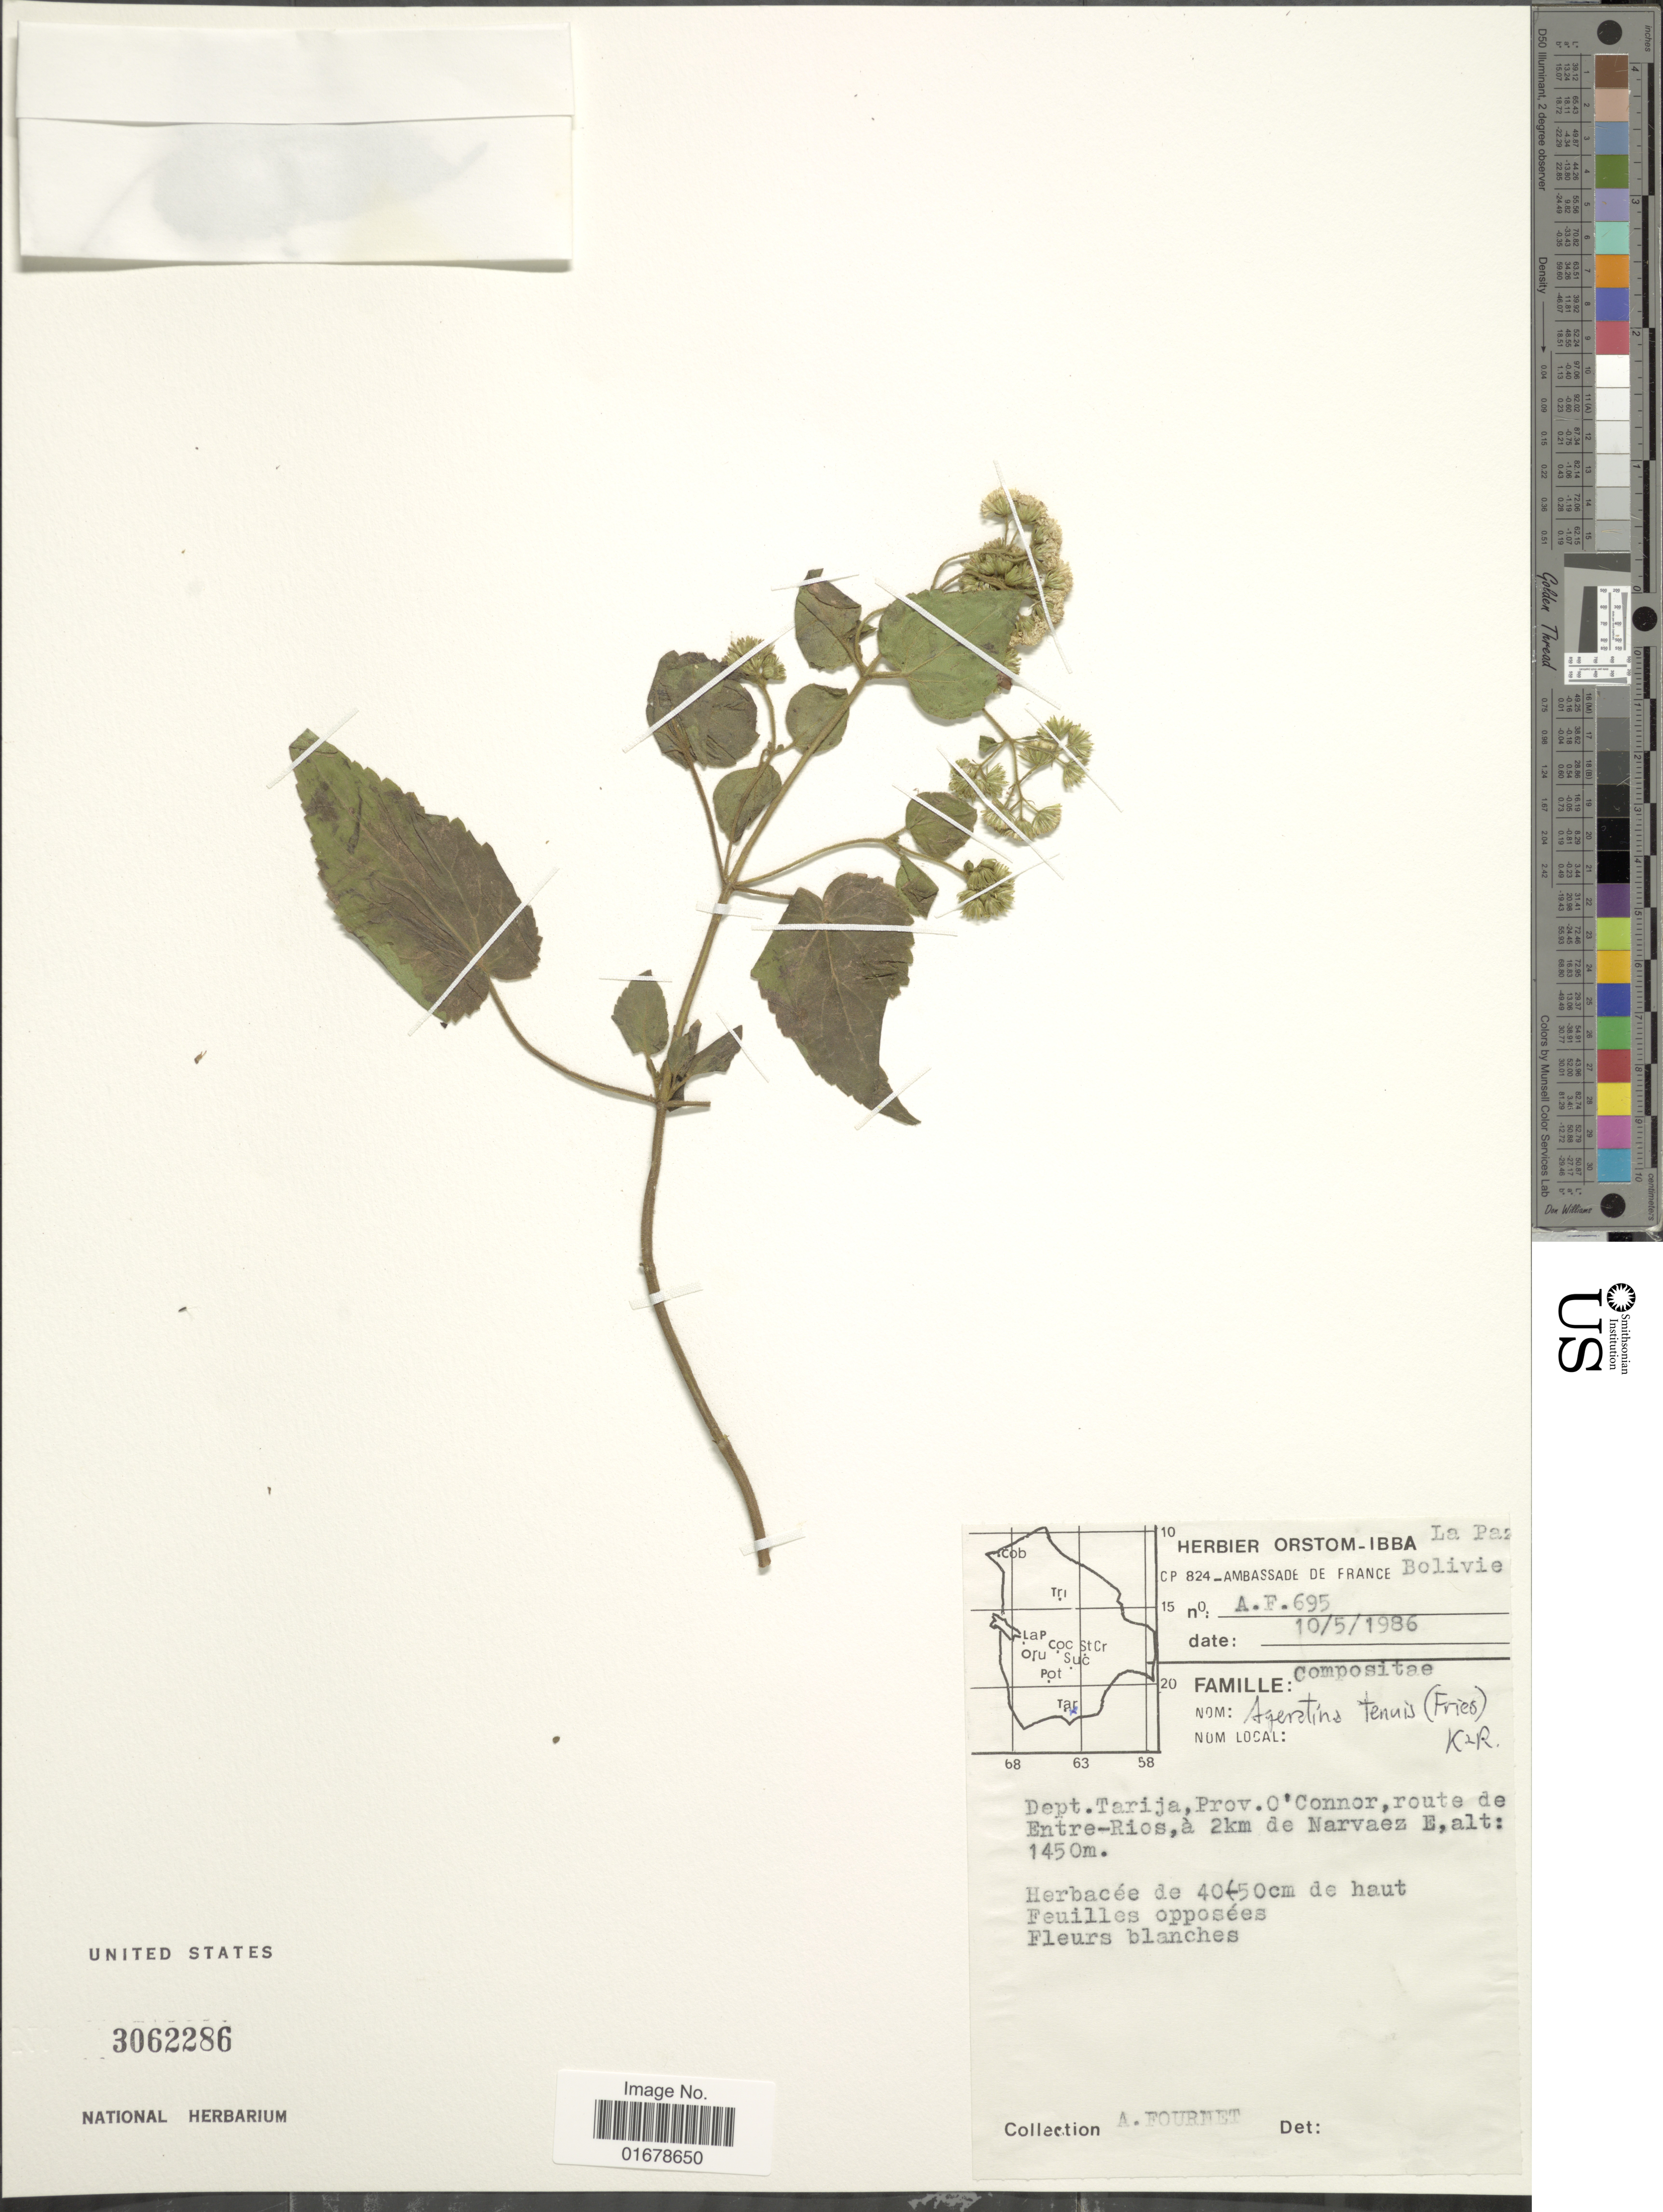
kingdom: Plantae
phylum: Tracheophyta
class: Magnoliopsida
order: Asterales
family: Asteraceae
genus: Ageratina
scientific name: Ageratina tenuis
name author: (R.E. Fr.) R.M. King & H. Rob.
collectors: A. Fournet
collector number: A. F. 695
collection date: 1986-05-10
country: Bolivia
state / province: Tarija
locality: Dept.Tarija, Prov.O' Connor, route de Entre-Rios, a 2 km de Narvaez E.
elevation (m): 1450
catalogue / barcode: US 3062286